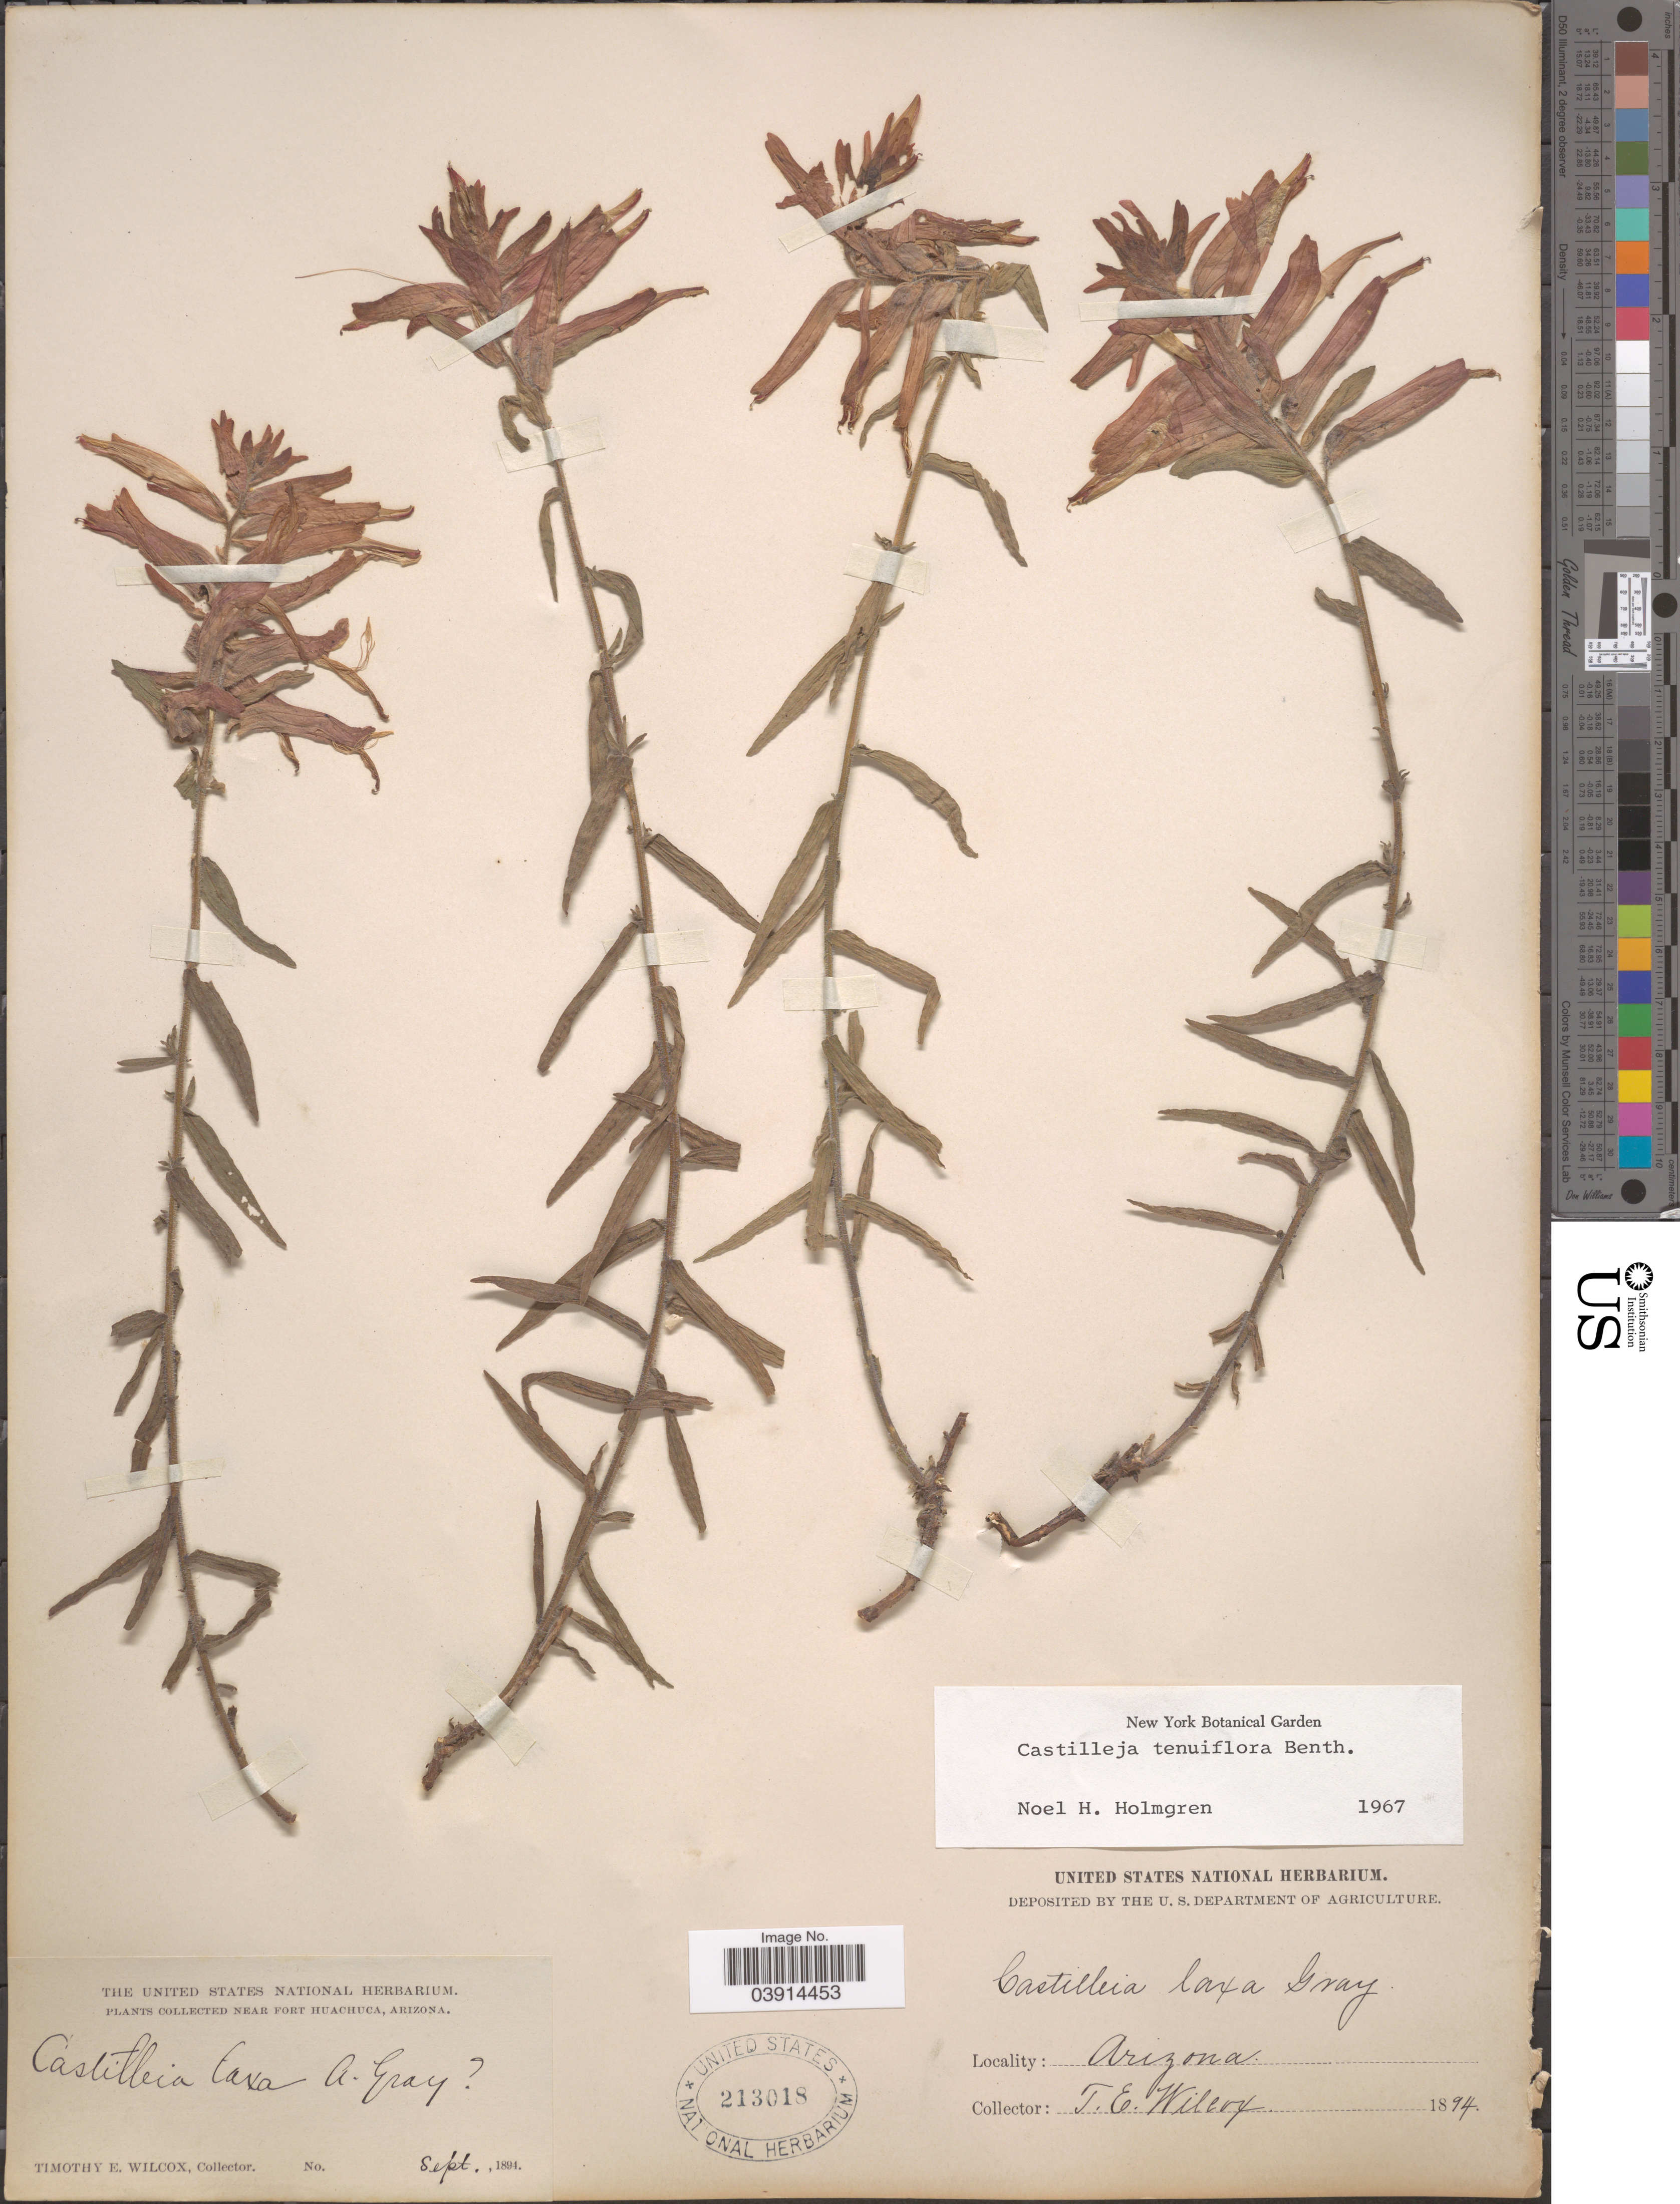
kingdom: Plantae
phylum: Tracheophyta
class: Magnoliopsida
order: Lamiales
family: Orobanchaceae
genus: Castilleja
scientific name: Castilleja tenuiflora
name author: Benth.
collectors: T. E. Wilcox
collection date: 1894-09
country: United States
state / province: Arizona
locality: Near Fort Huachuca.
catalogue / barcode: US 213018